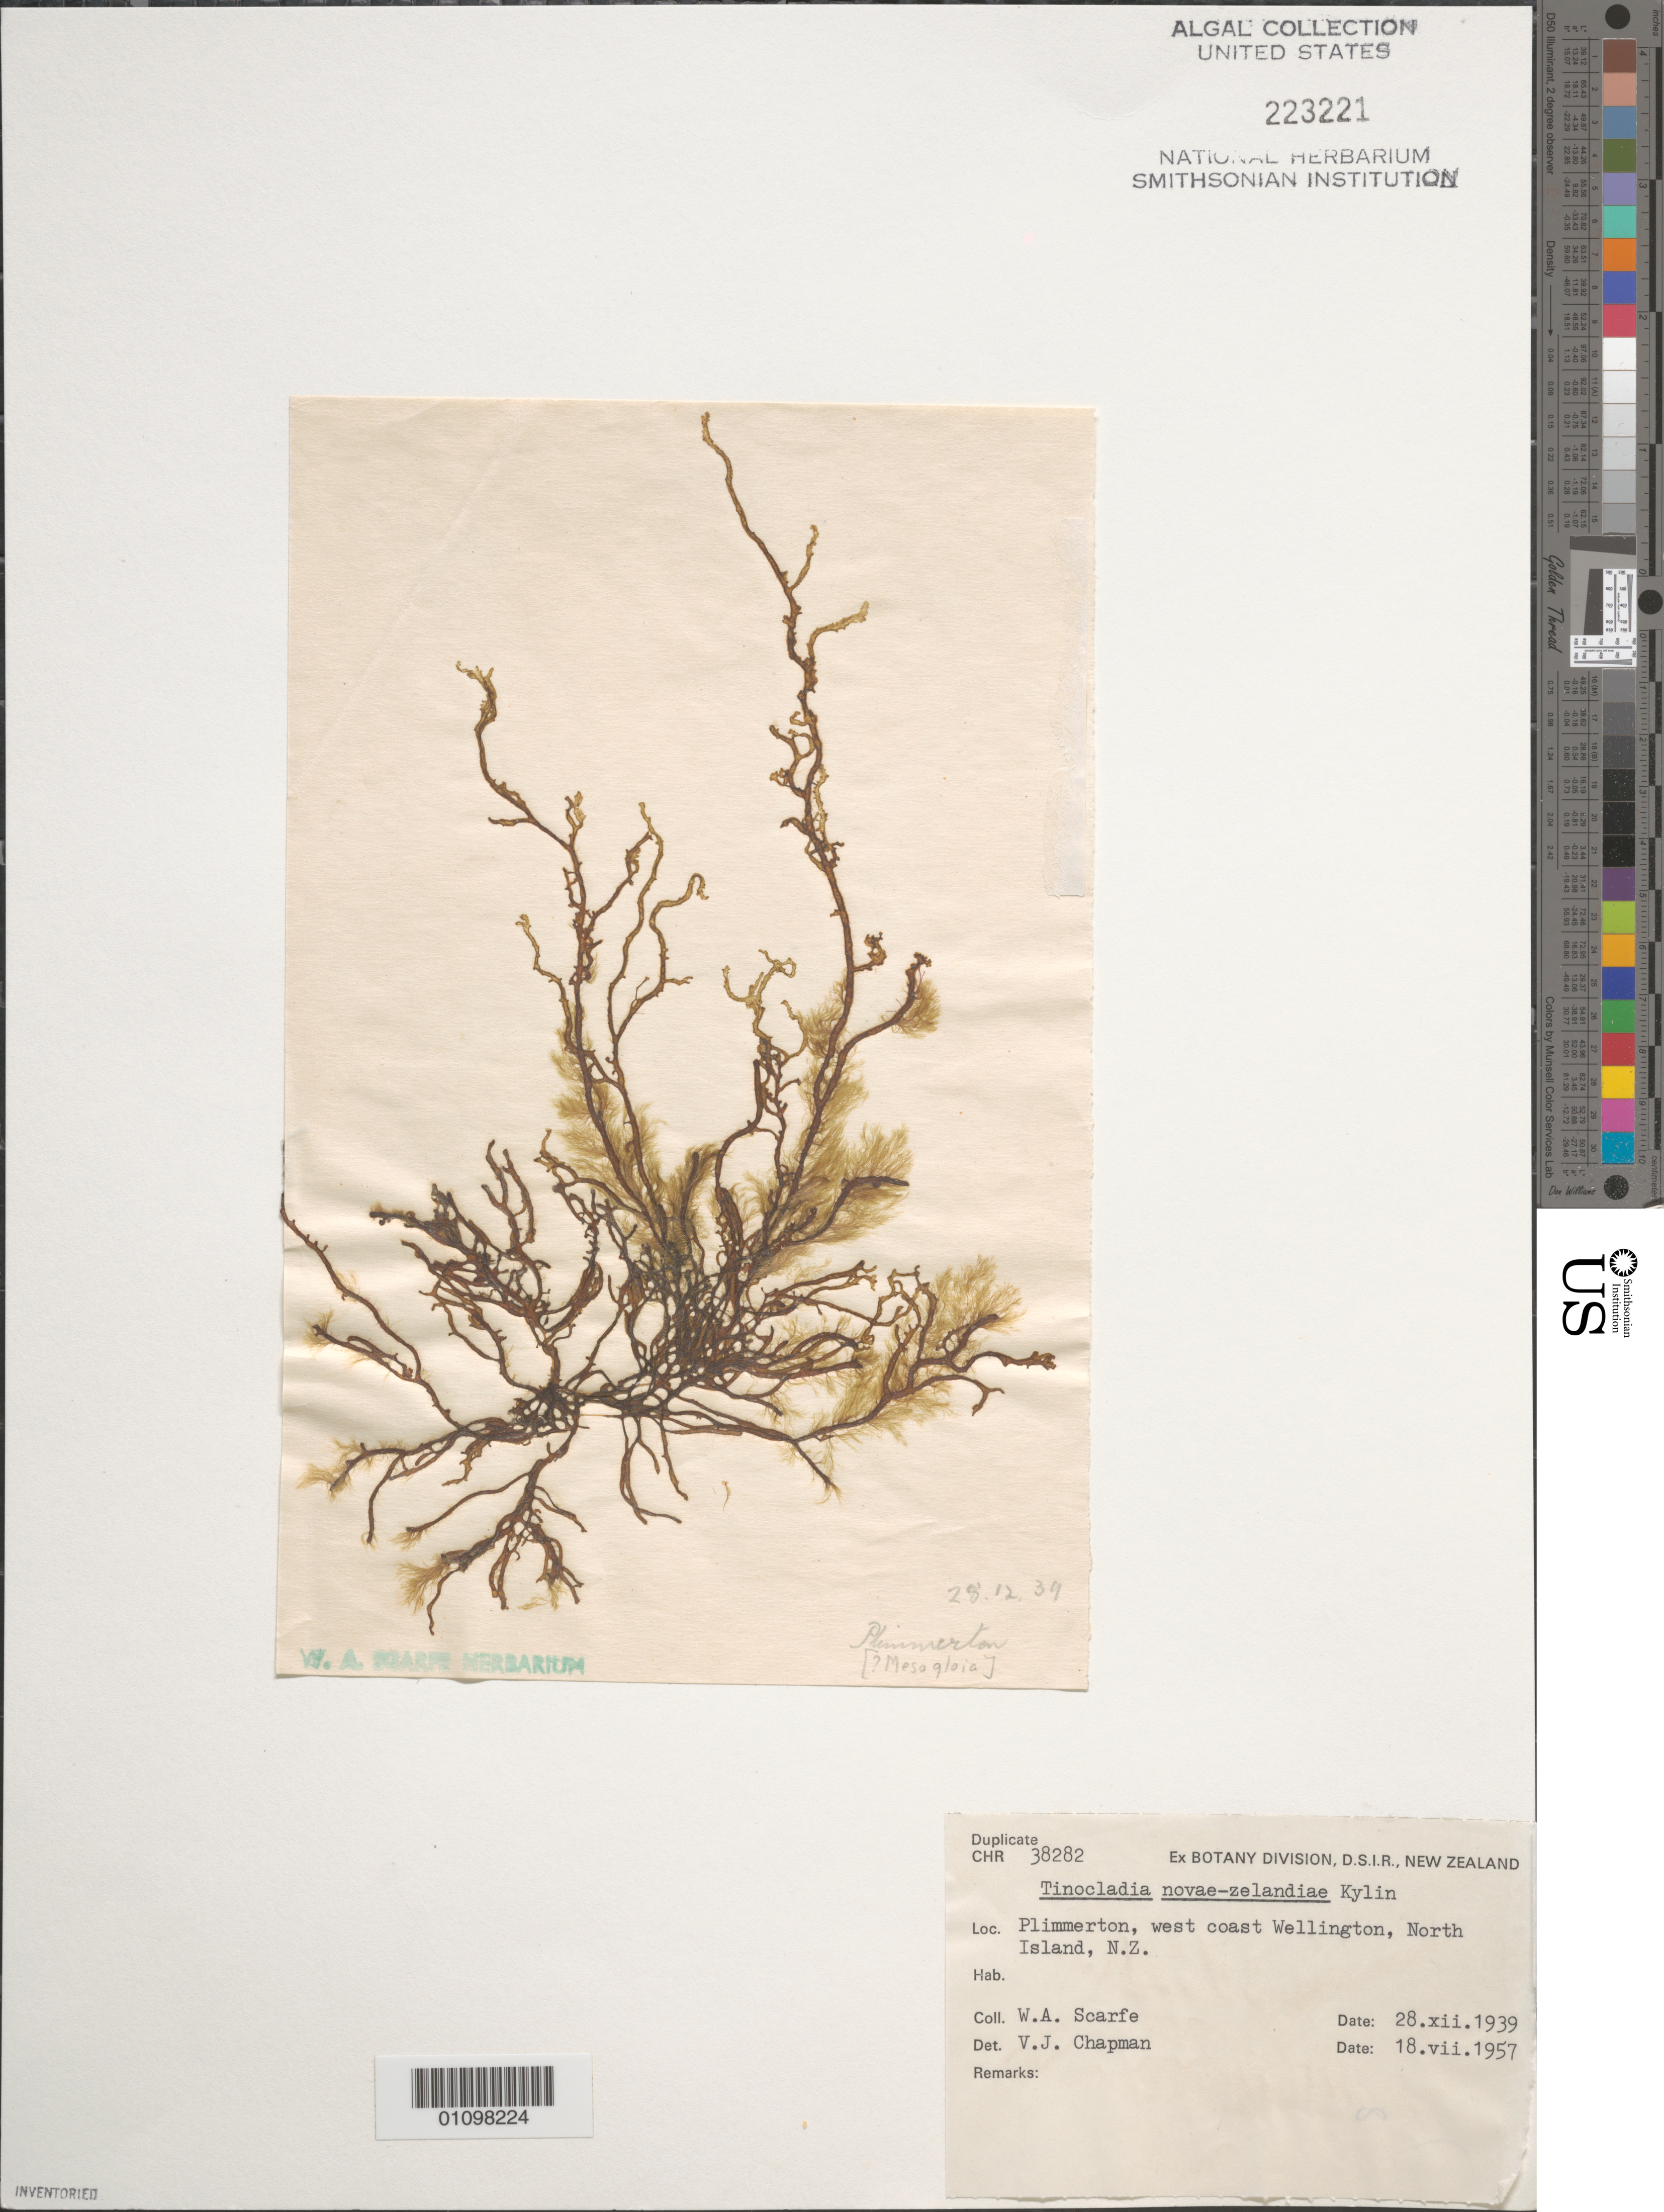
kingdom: Chromista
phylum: Ochrophyta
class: Phaeophyceae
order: Ectocarpales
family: Chordariaceae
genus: Tinocladia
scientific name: Tinocladia novae-zelandiae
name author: Kylin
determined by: Chapman, V. J.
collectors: W. Scarfe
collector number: Duplicate CHR 38282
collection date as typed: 28 Dec 1939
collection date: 1939-12-28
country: New Zealand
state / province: Wellington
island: North Island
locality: Plimmerton, west coast of Wellington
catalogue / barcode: US 223221